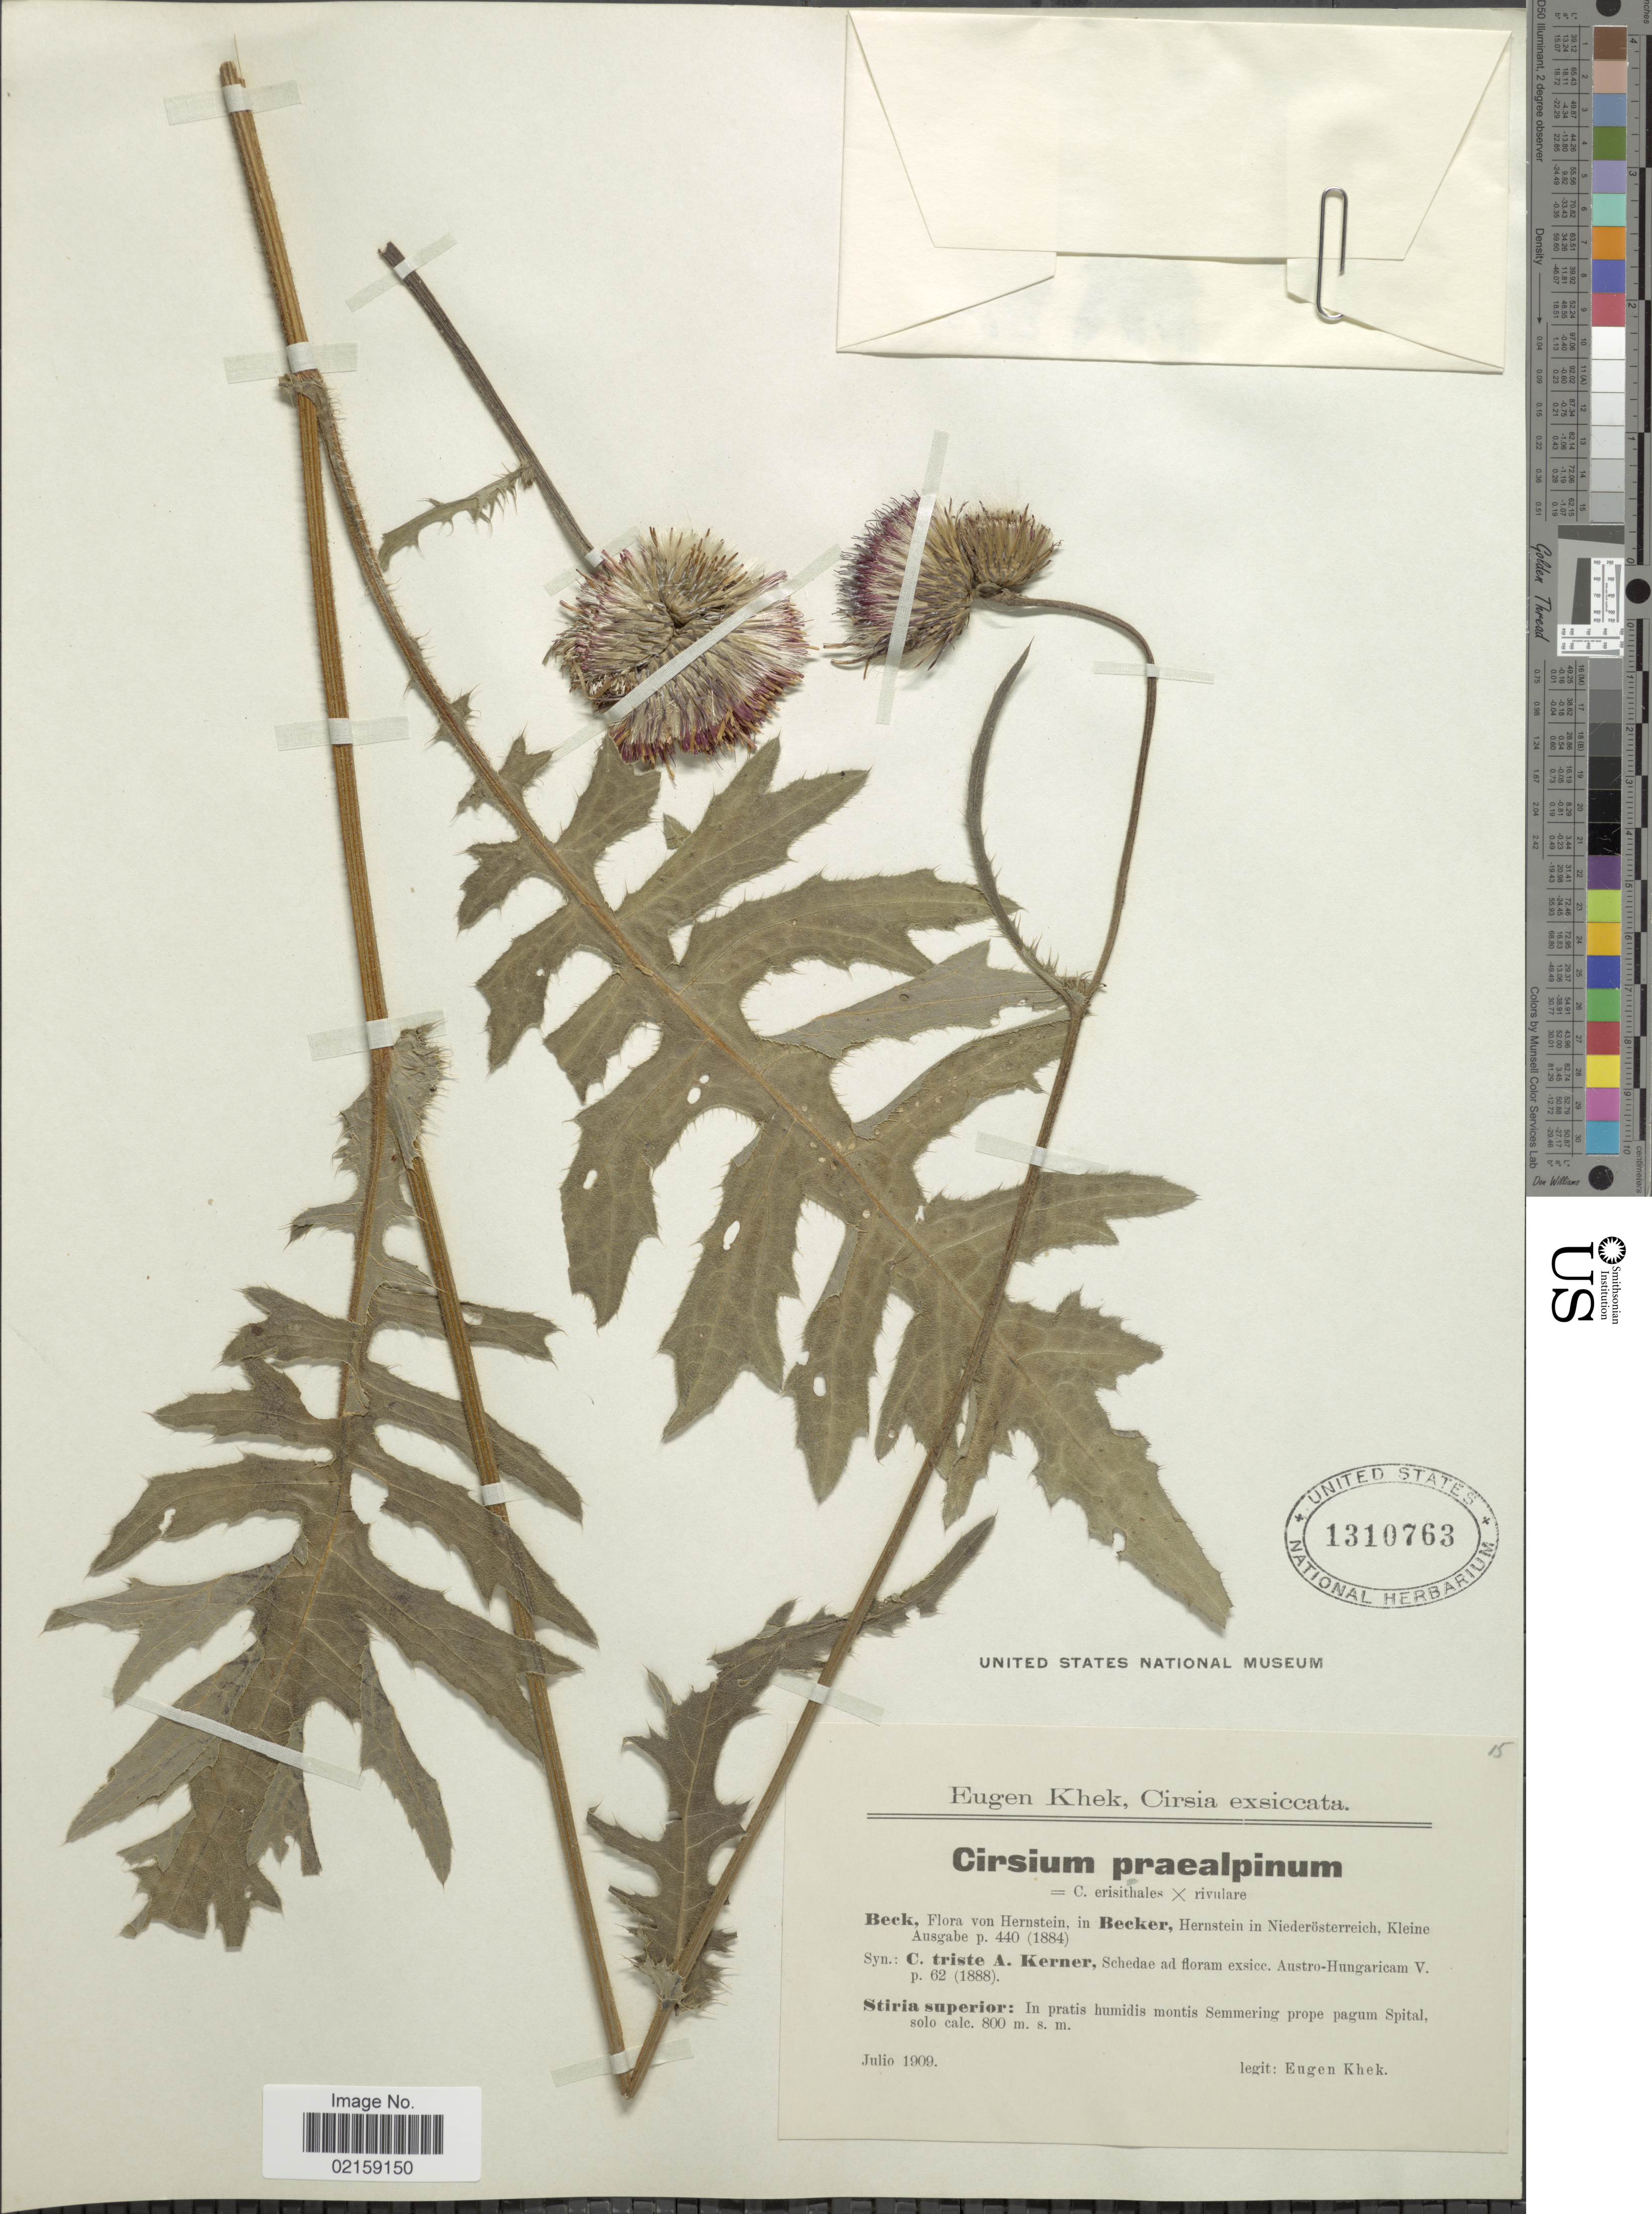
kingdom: Plantae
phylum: Tracheophyta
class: Magnoliopsida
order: Asterales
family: Asteraceae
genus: Cirsium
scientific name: Cirsium x praealpinum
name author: Beck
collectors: E. J. Khek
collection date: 1909-07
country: Austria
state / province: Steiermark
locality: Cirsia exsiccata, Stiria superior: in pratis humidis montis Semmering prope pagum Spital.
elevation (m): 800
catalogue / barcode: US 1310763